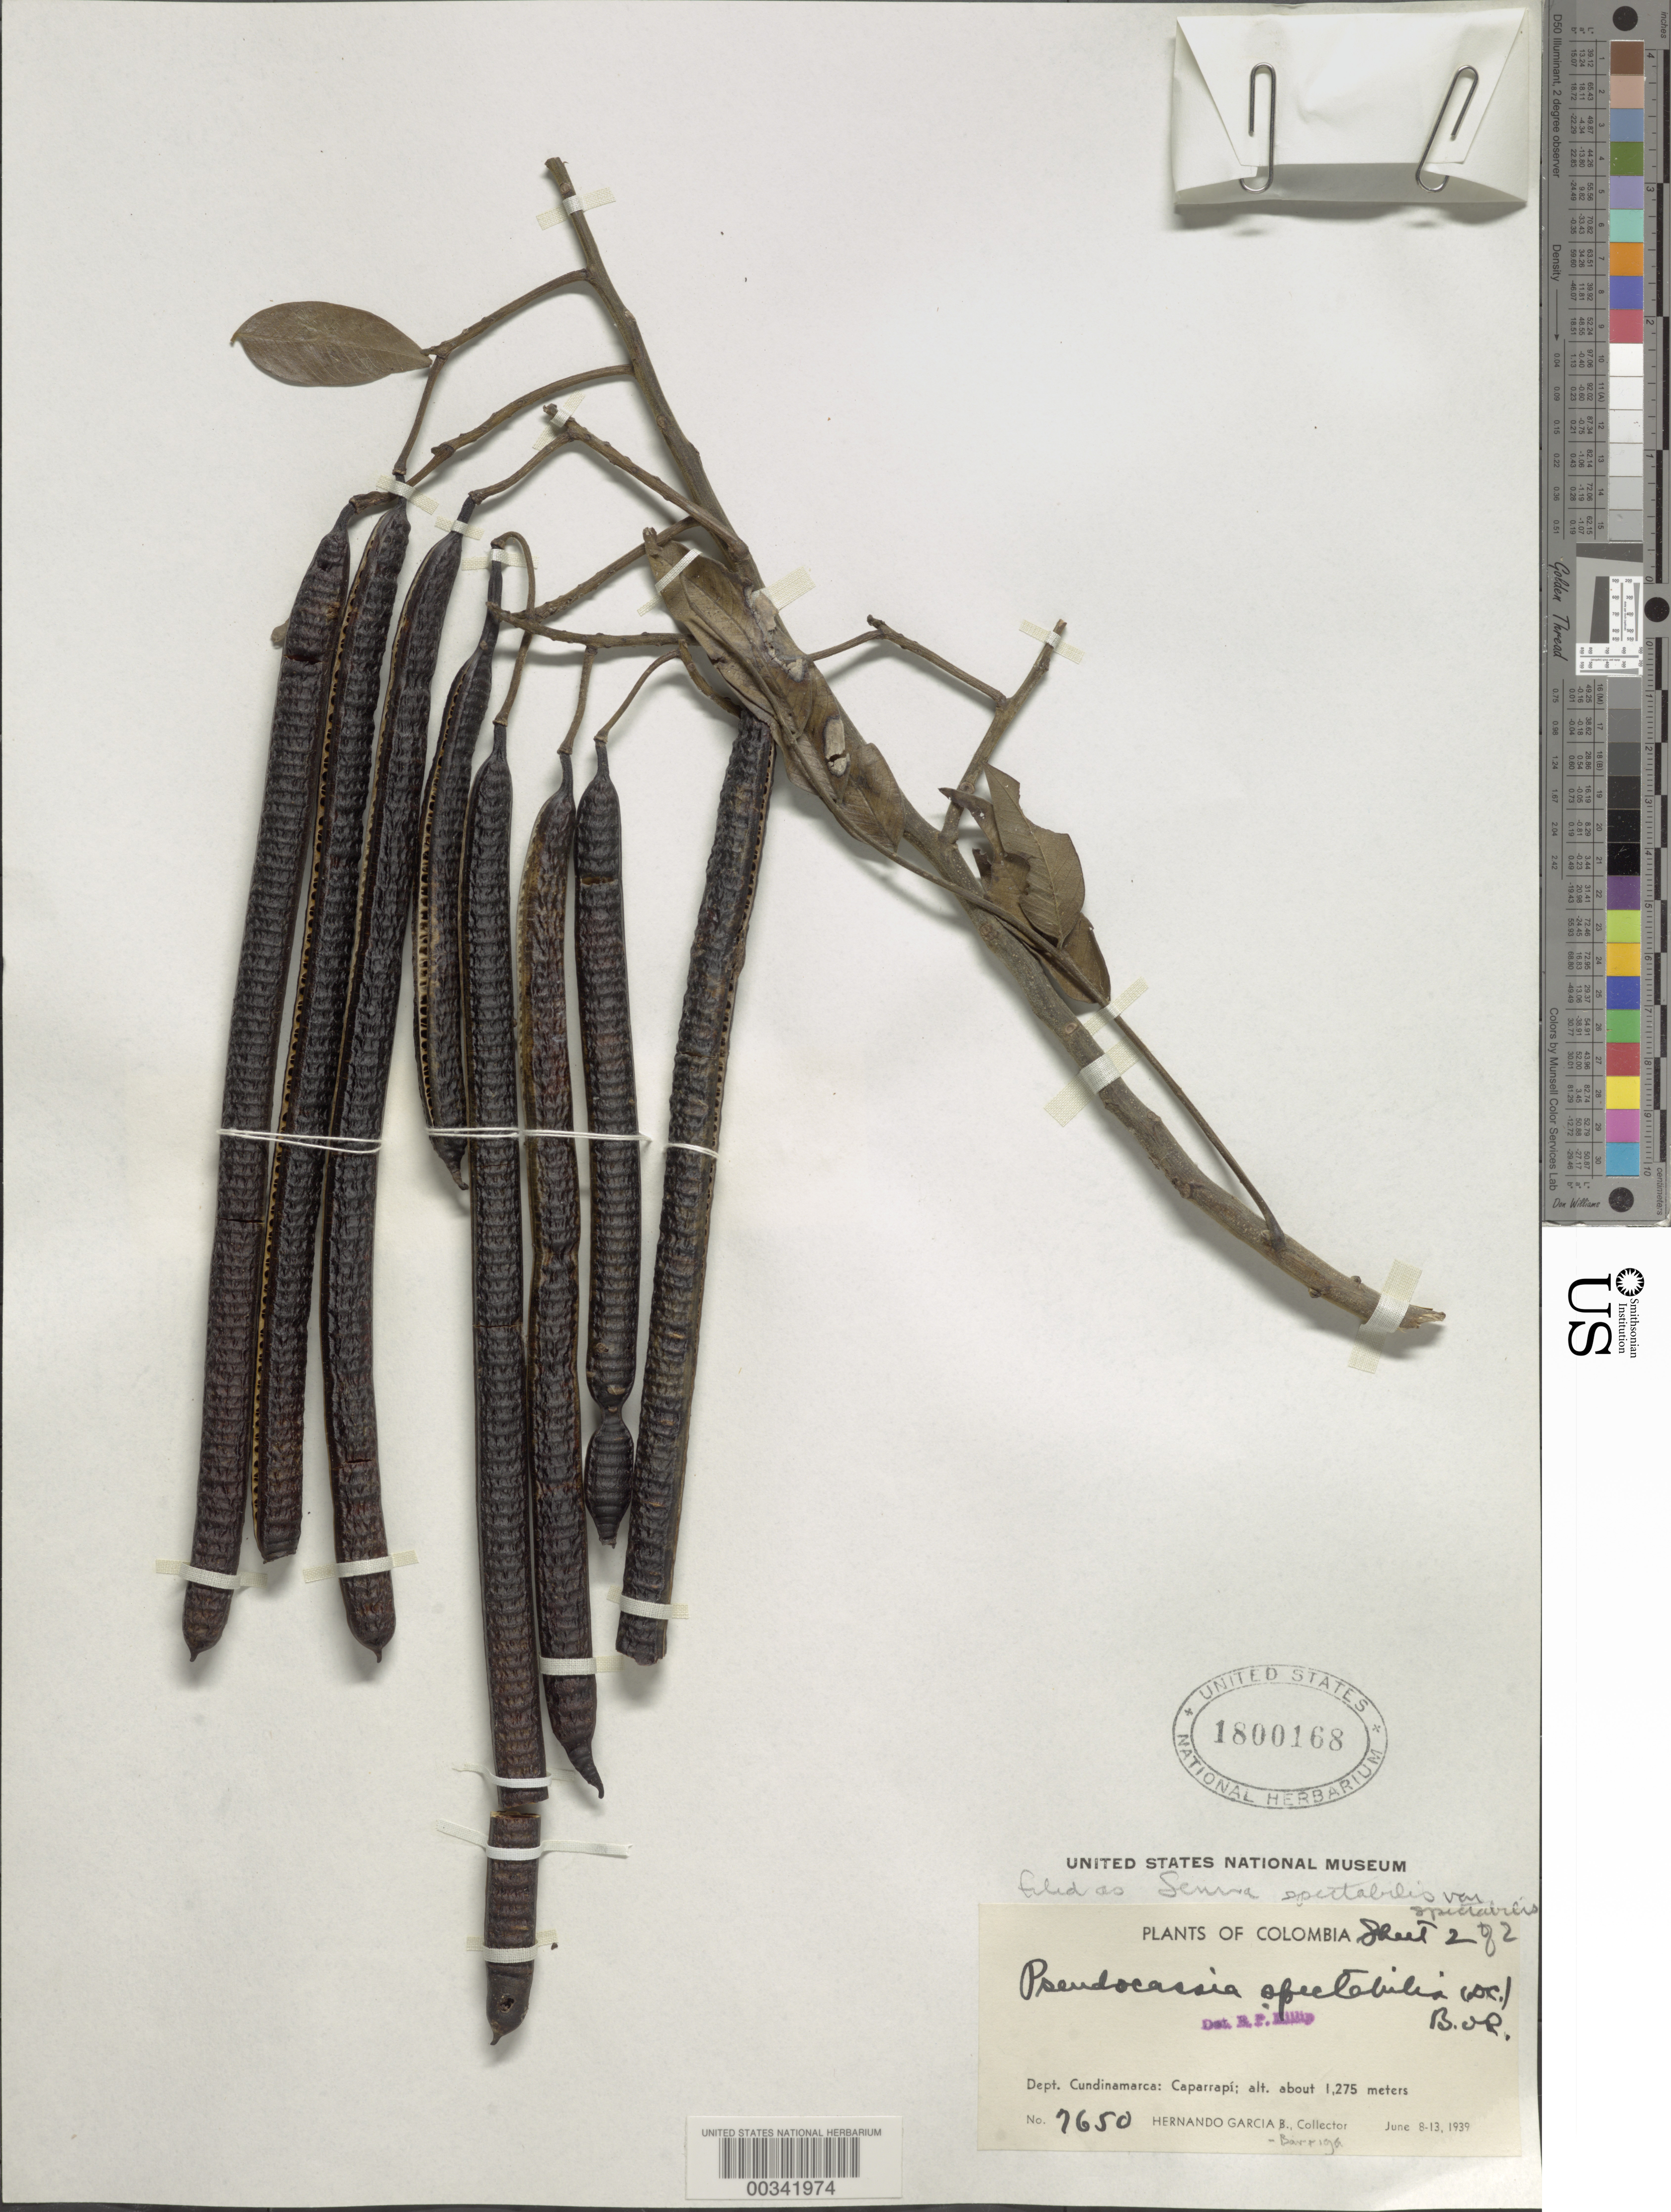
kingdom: Plantae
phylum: Tracheophyta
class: Magnoliopsida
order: Fabales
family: Fabaceae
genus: Senna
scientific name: Senna spectabilis var. spectabilis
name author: (DC.) H.S. Irwin & Barneby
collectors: H. García Barriga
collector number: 7650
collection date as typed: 08 Jun 1939 to 13 Jun 1939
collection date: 1939-06-08/1939-06-13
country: Colombia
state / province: Cundinamarca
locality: Hacienda "las Quebradas", Caparrapi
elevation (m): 1275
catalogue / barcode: US 1800168